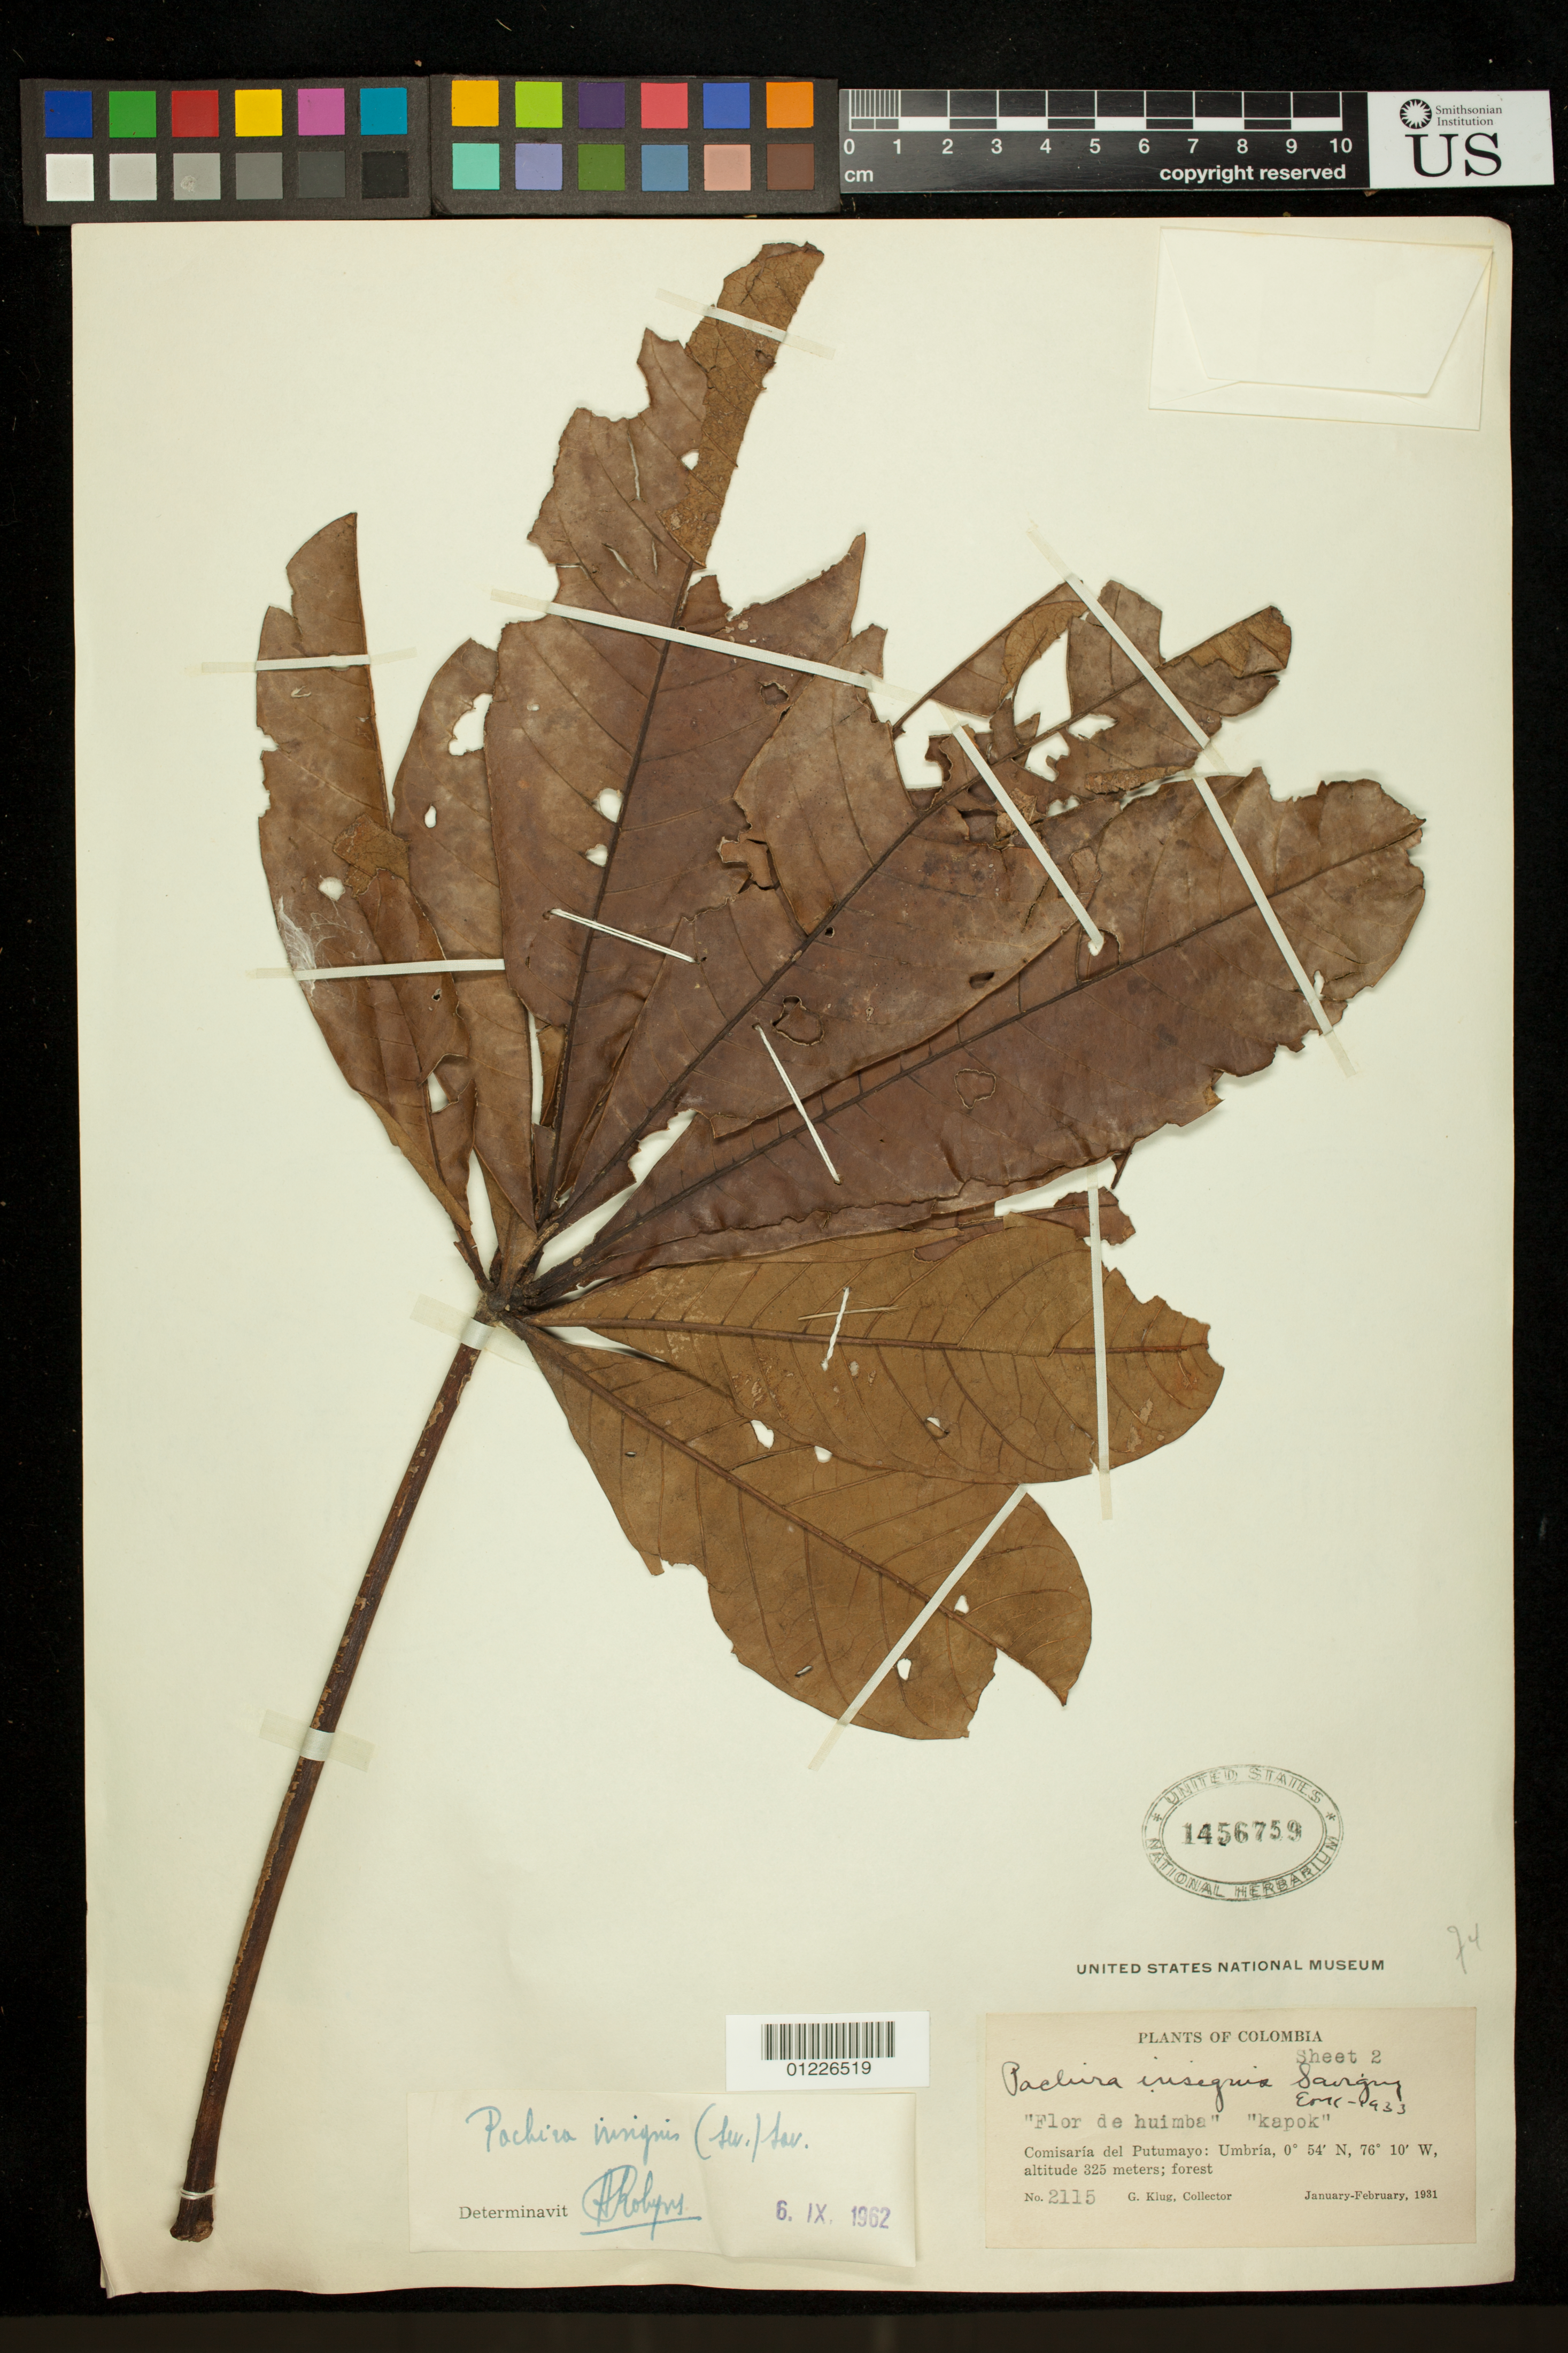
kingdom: Plantae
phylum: Tracheophyta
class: Magnoliopsida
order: Malvales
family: Malvaceae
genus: Pachira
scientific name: Pachira insignis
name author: (Sw.) Sw. ex Savigny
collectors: G. Klug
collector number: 2115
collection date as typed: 1931-01 to 1931-02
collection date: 1931-01/1931-02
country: Colombia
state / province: Putumayo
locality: Comisaría del Putumayo: Umbría, forest.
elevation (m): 325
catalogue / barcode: US 1456759